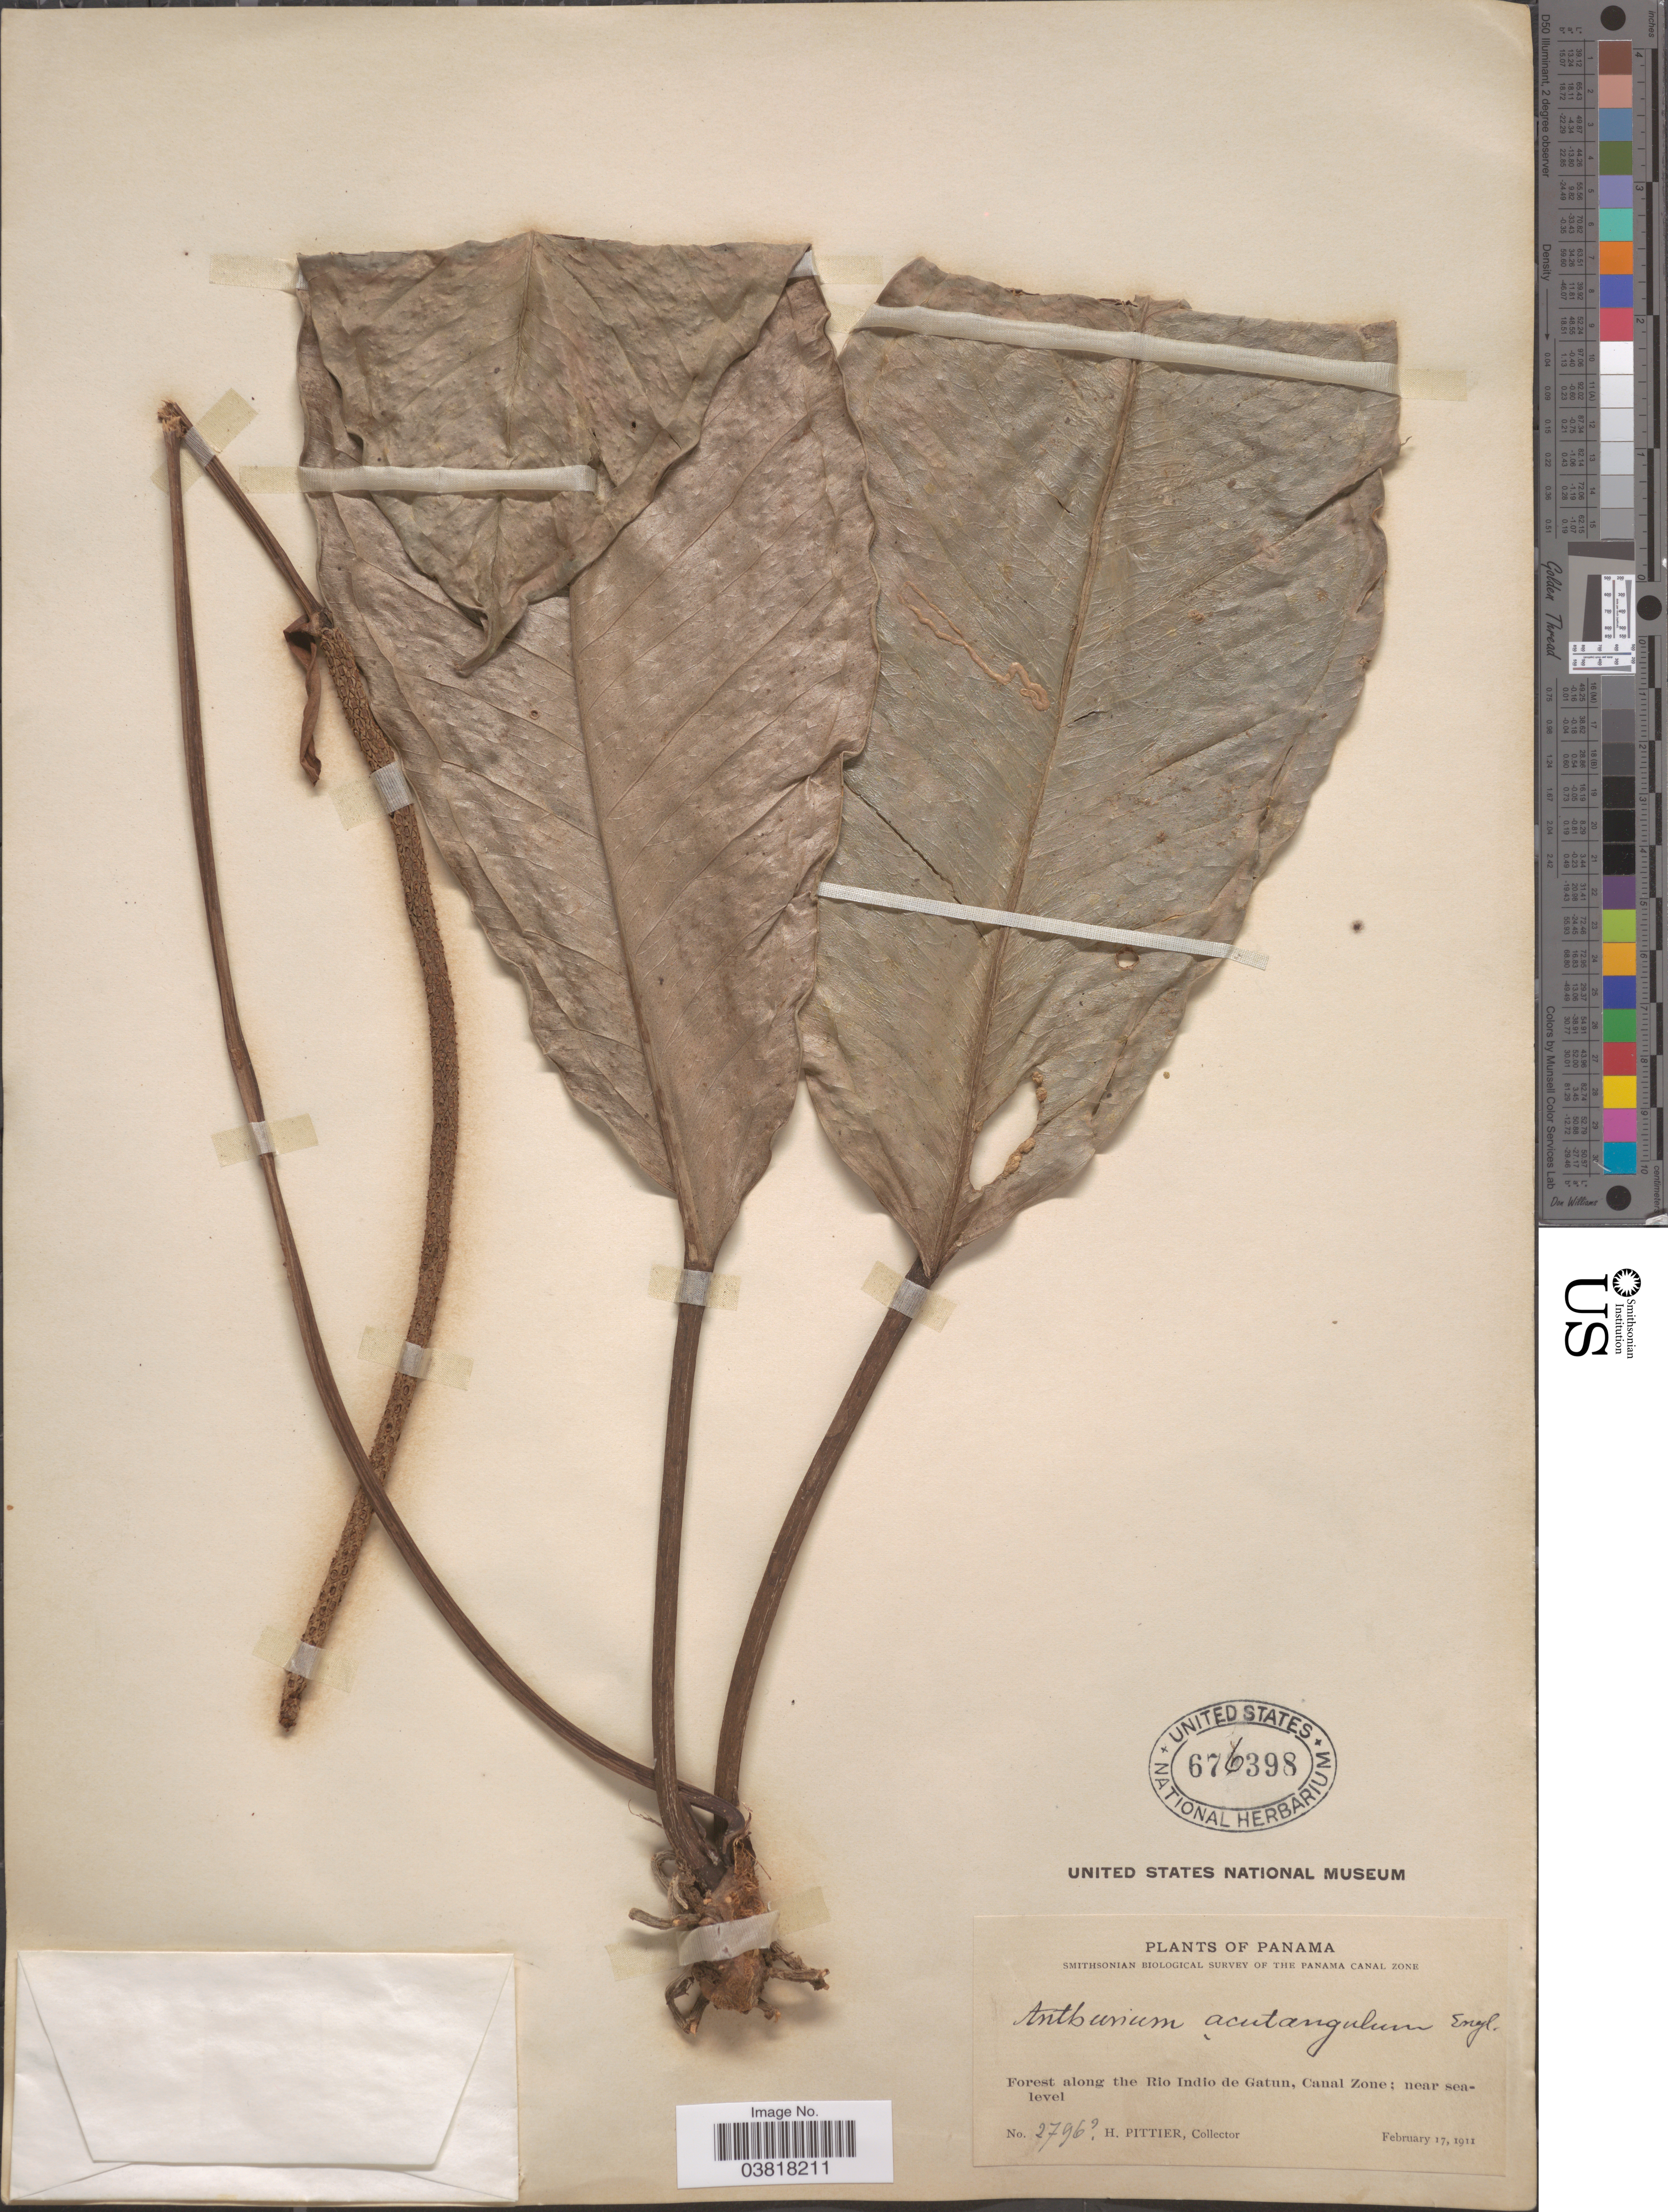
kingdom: Plantae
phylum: Tracheophyta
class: Liliopsida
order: Alismatales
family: Araceae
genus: Anthurium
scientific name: Anthurium acutangulum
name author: Engl.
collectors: H. F. Pittier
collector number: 2796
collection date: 1911-02-17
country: Panama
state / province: Colón / Panamá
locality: The Panam Canal Zone. Forest along the Rio Indio de Gatun, Canal Zone.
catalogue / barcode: US 676398